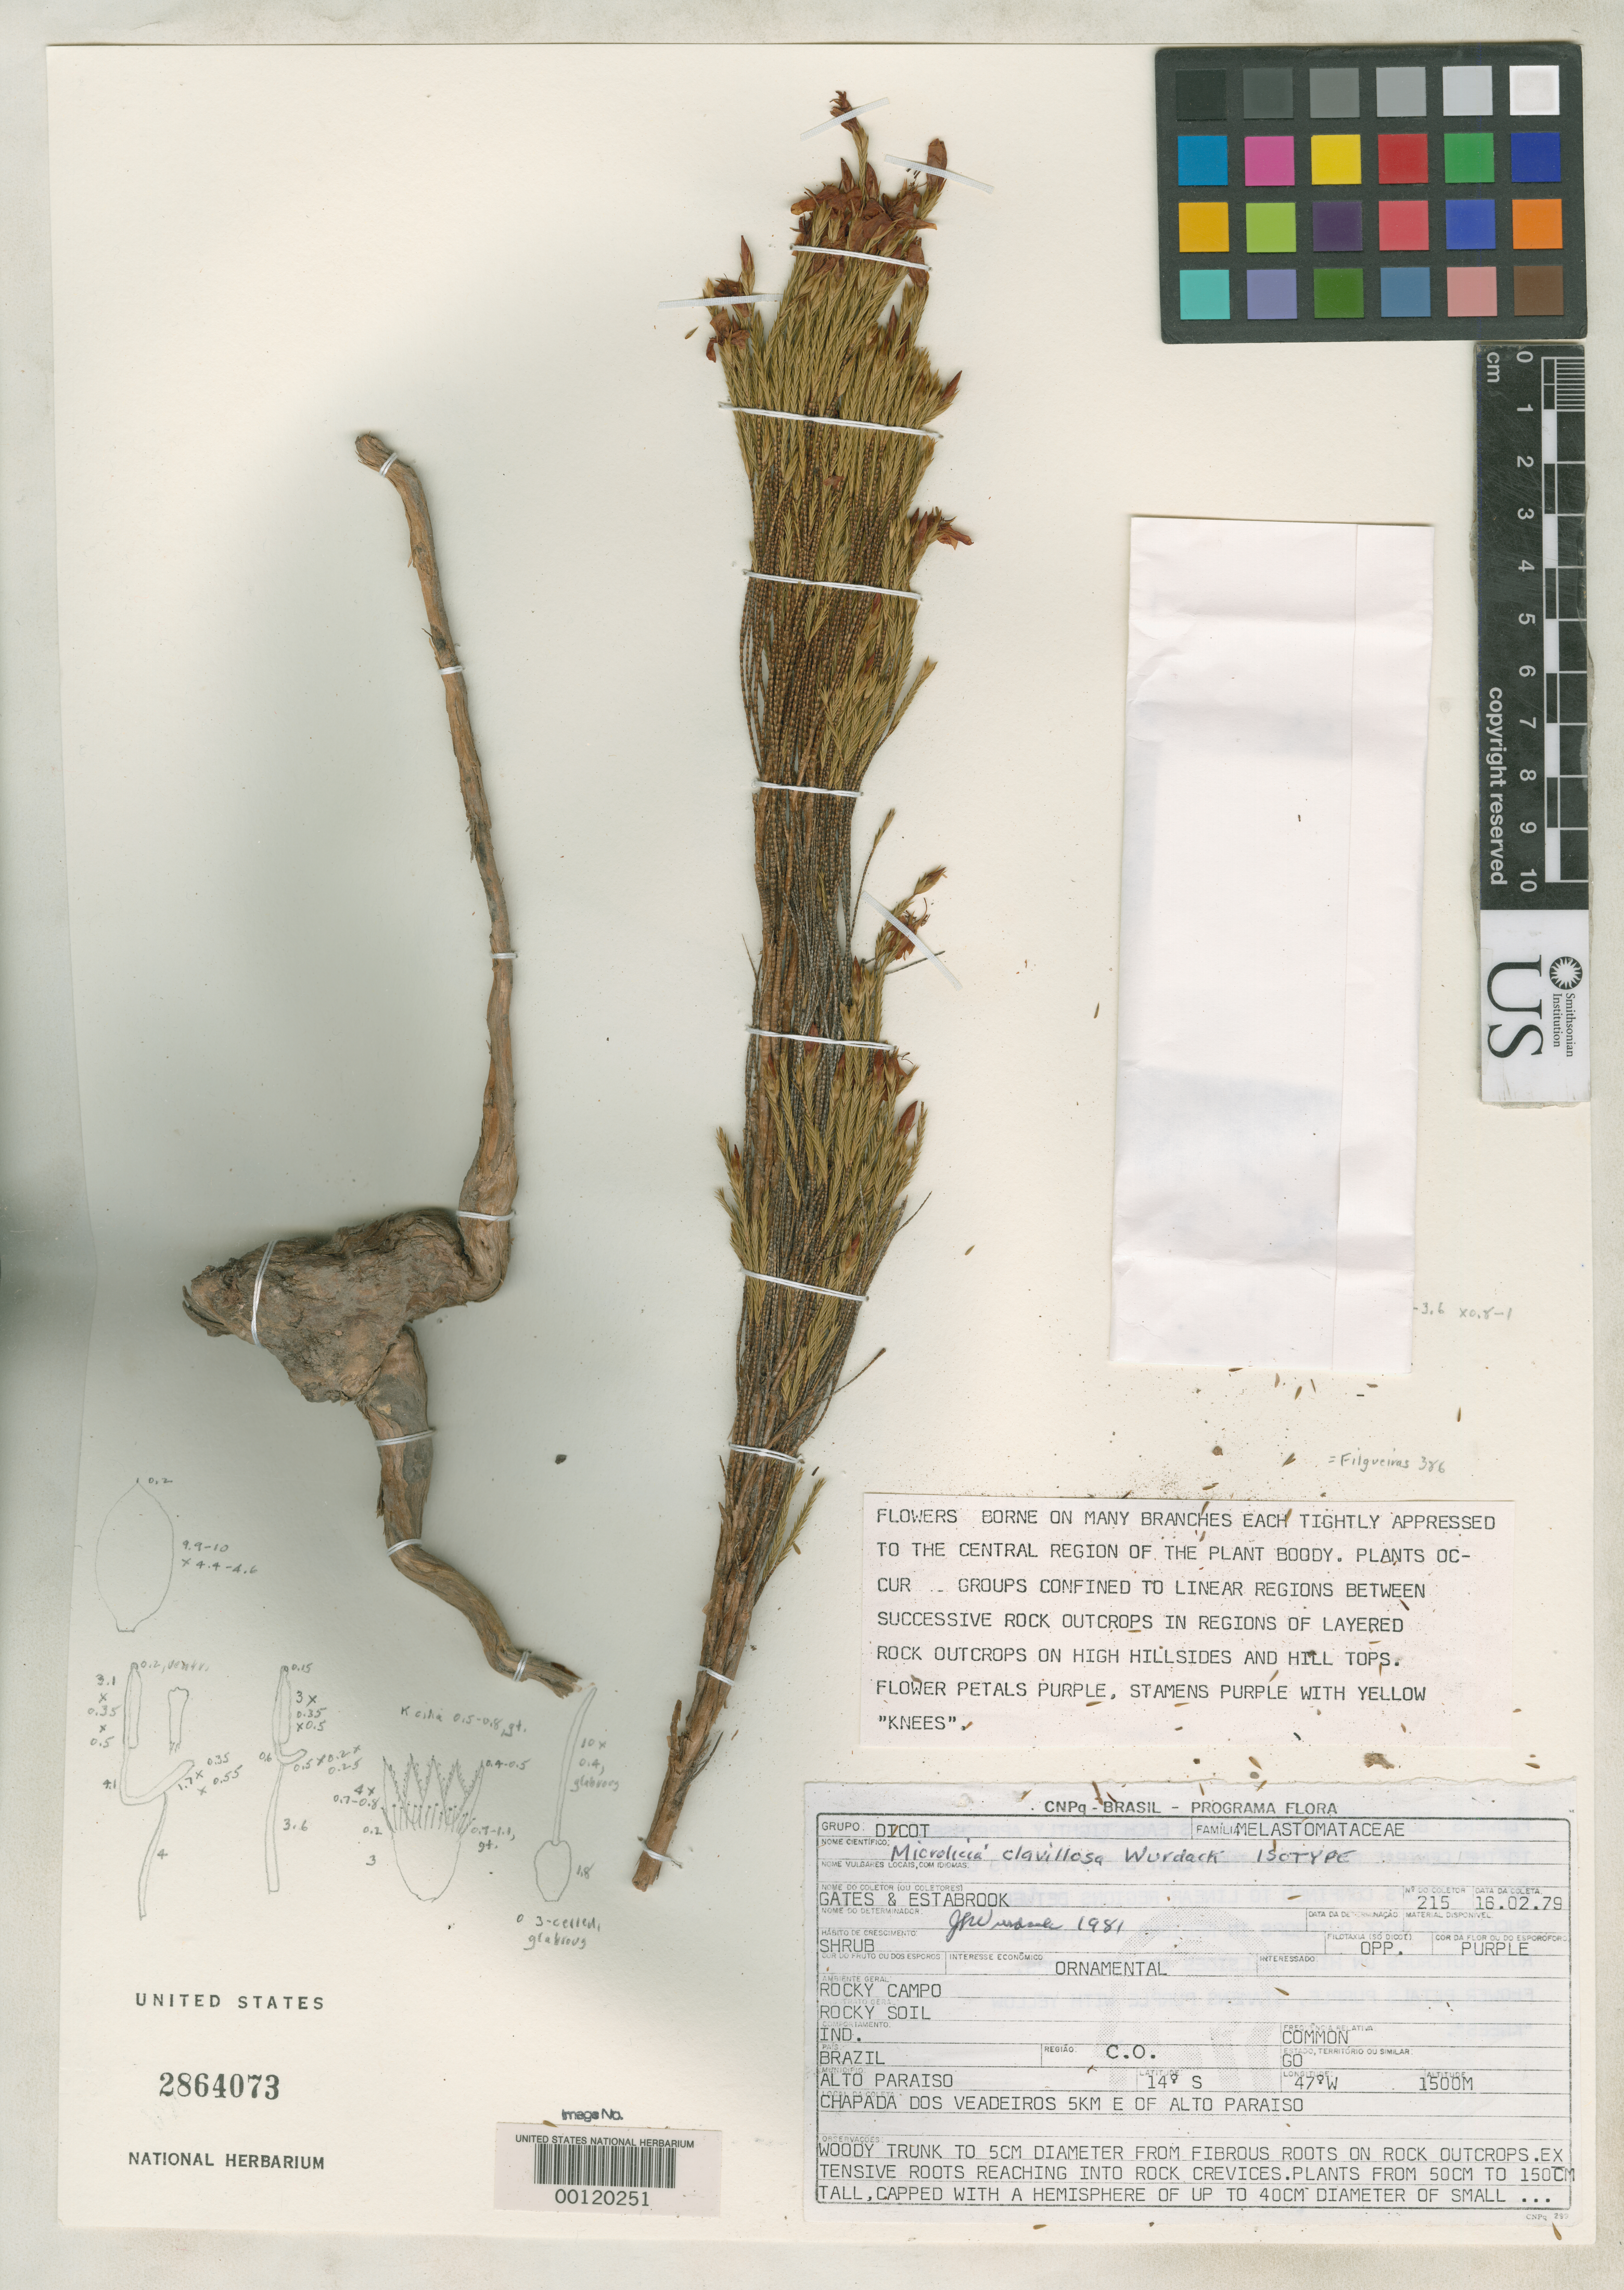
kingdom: Plantae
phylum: Tracheophyta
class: Magnoliopsida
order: Myrtales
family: Melastomataceae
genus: Microlicia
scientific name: Microlicia clavillosa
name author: Wurdack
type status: Isotype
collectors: B. Gates & G. F. Estabrook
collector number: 215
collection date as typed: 16 Feb 1979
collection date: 1979-02-16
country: Brazil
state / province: Goiás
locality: Chapada dos Veadeiros 5 km E of Alto Paraiso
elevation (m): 1500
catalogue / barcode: US 2864073